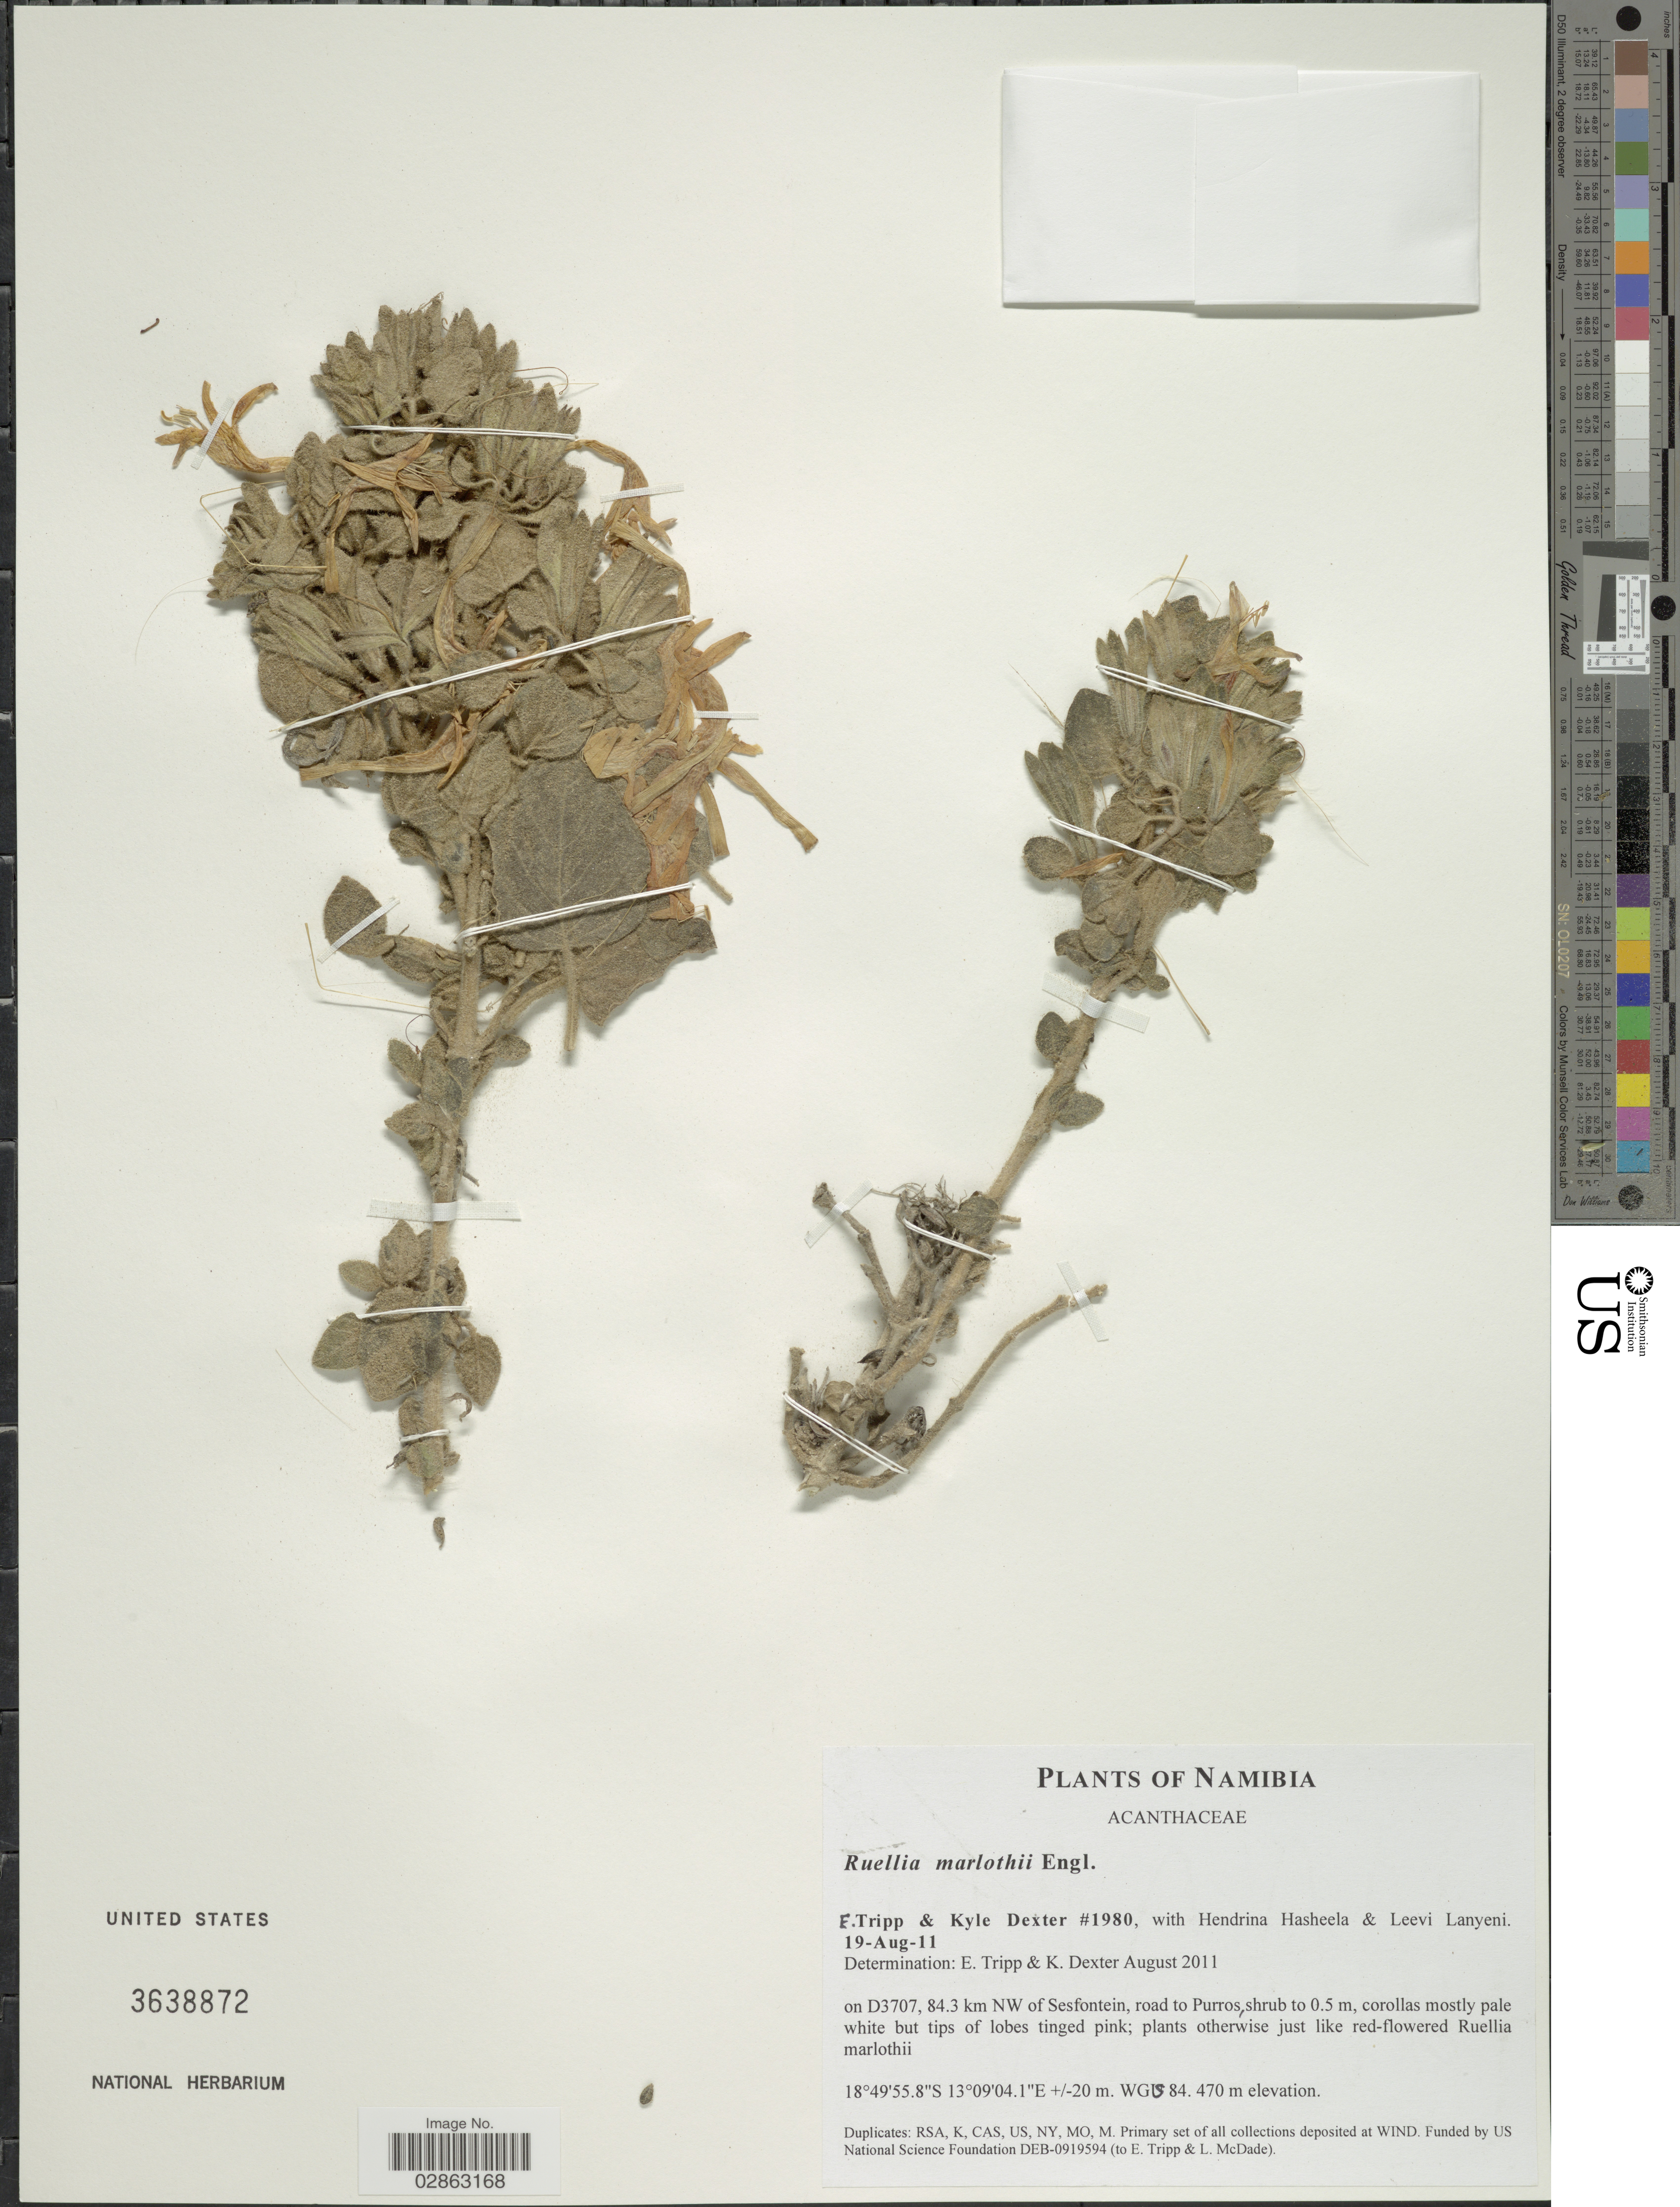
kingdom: Plantae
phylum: Tracheophyta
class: Magnoliopsida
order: Lamiales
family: Acanthaceae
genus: Ruellia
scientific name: Ruellia marlothii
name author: Engl.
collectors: E. Tripp, K. Dexter, H. Hasheela & L. Lanyeni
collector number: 1980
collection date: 2011-08-19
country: Namibia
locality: On D3707, 84.3 km NW of Sesfontein, road to Purros.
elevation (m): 470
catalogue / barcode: US 3638872